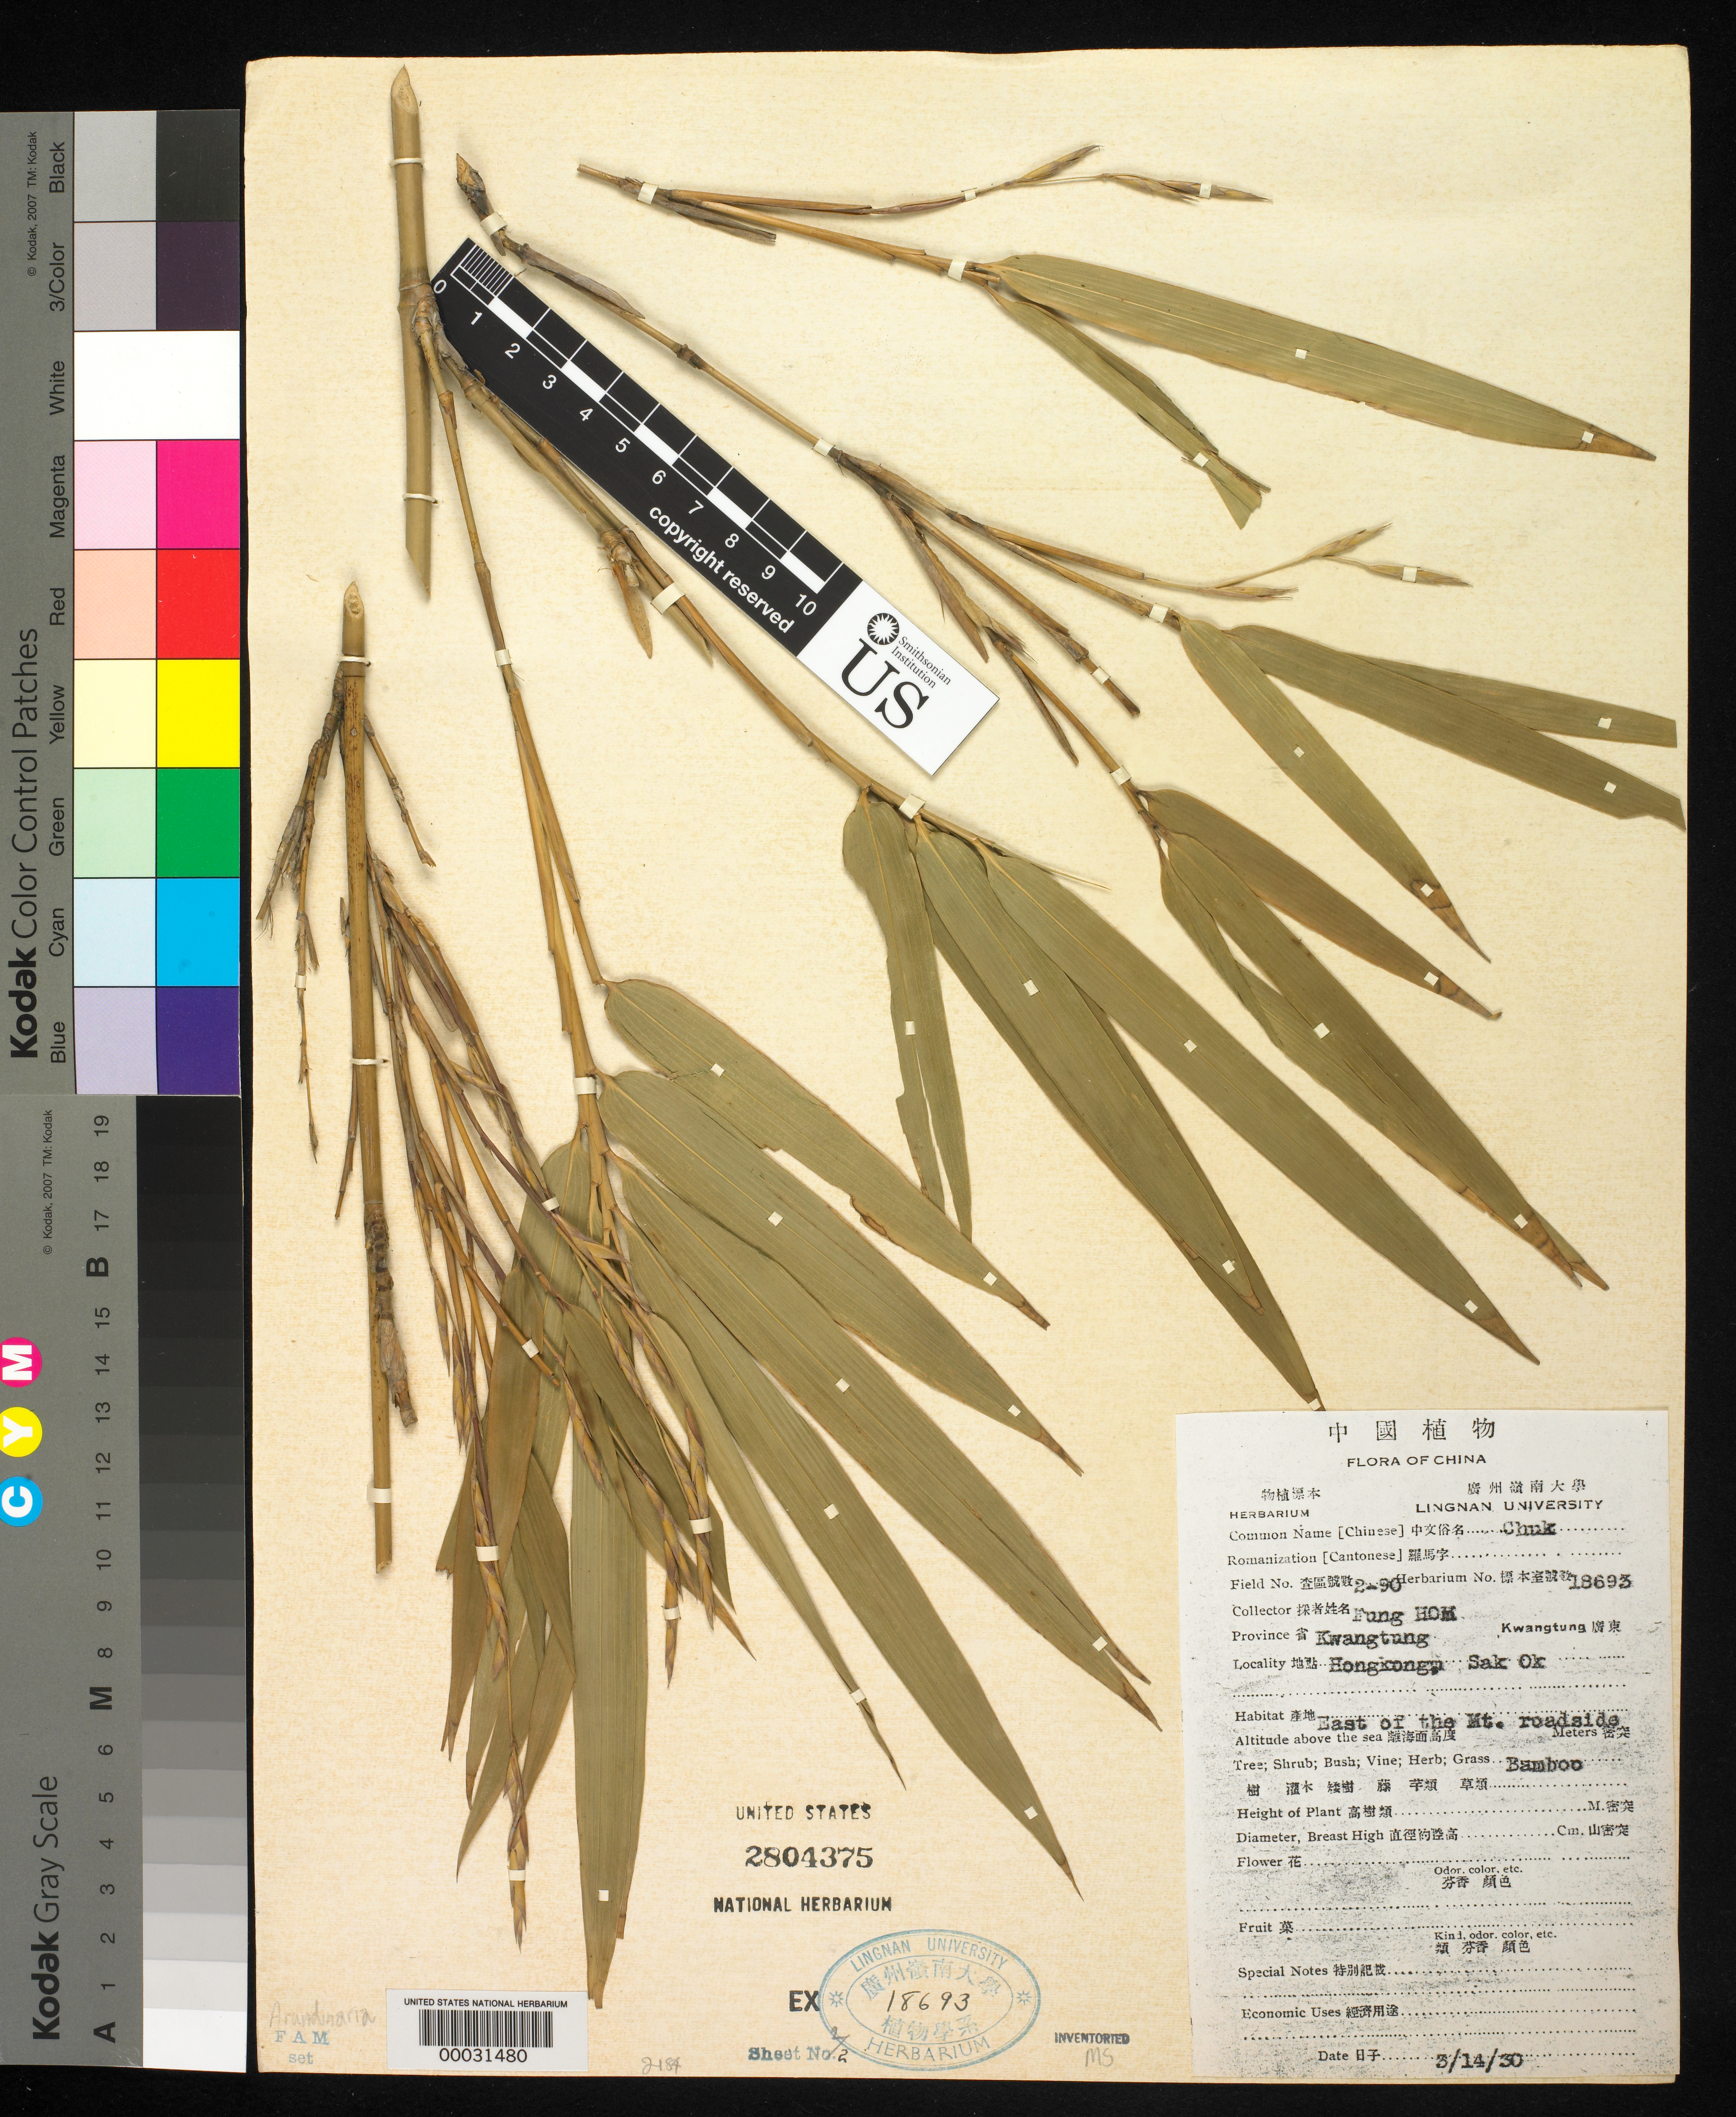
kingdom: Plantae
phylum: Tracheophyta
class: Liliopsida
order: Poales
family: Poaceae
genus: Arundinaria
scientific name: Arundinaria sp.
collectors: H. L. Fung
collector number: Z-090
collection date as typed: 14 Mar 1930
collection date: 1930-03-14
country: China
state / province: Guangdong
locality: Hong kong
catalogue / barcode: US 2804375